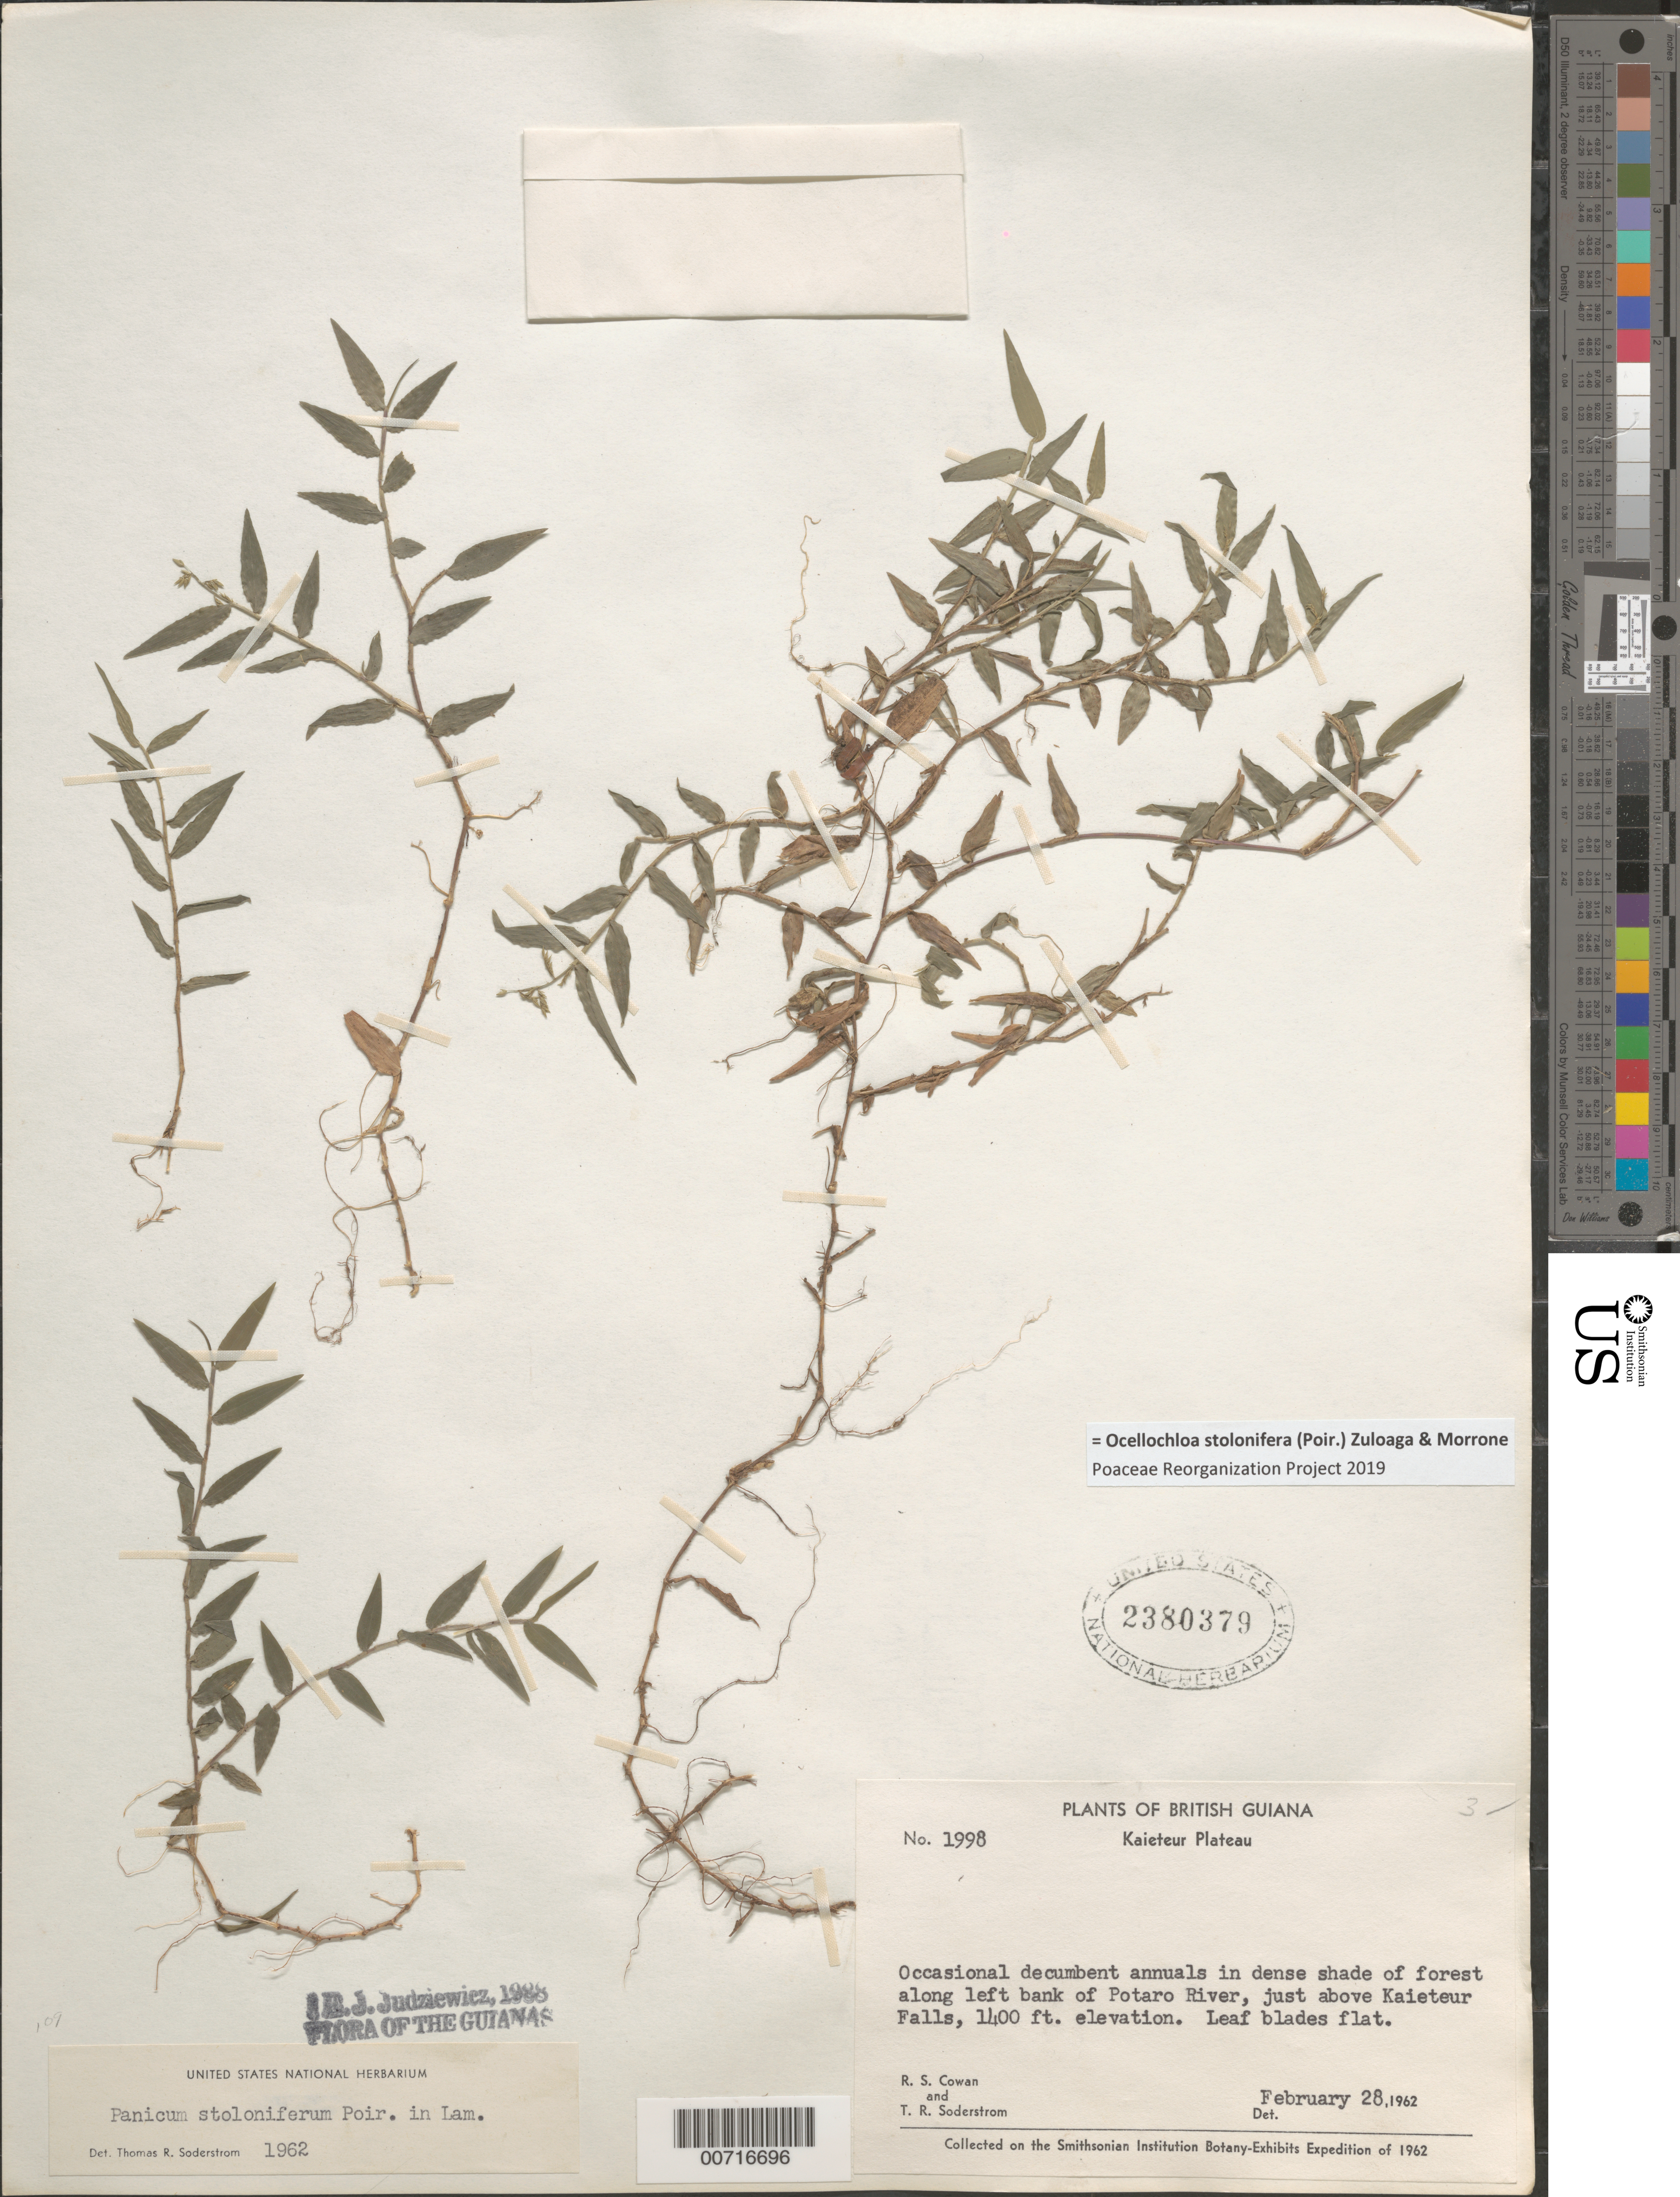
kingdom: Plantae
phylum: Tracheophyta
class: Liliopsida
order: Poales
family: Poaceae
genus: Panicum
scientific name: Panicum stoloniferum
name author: Poir.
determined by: Judziewicz, E. J.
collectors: R. S. Cowan & T. R. Soderstrom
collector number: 1998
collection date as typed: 28-Feb-62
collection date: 1962-02-28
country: Guyana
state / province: Potaro-Siparuni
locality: Kaieteur Plateau, left bank of Potaro R., just above Kaieteur Falls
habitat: Dense shade of forest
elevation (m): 427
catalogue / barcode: US 2380379